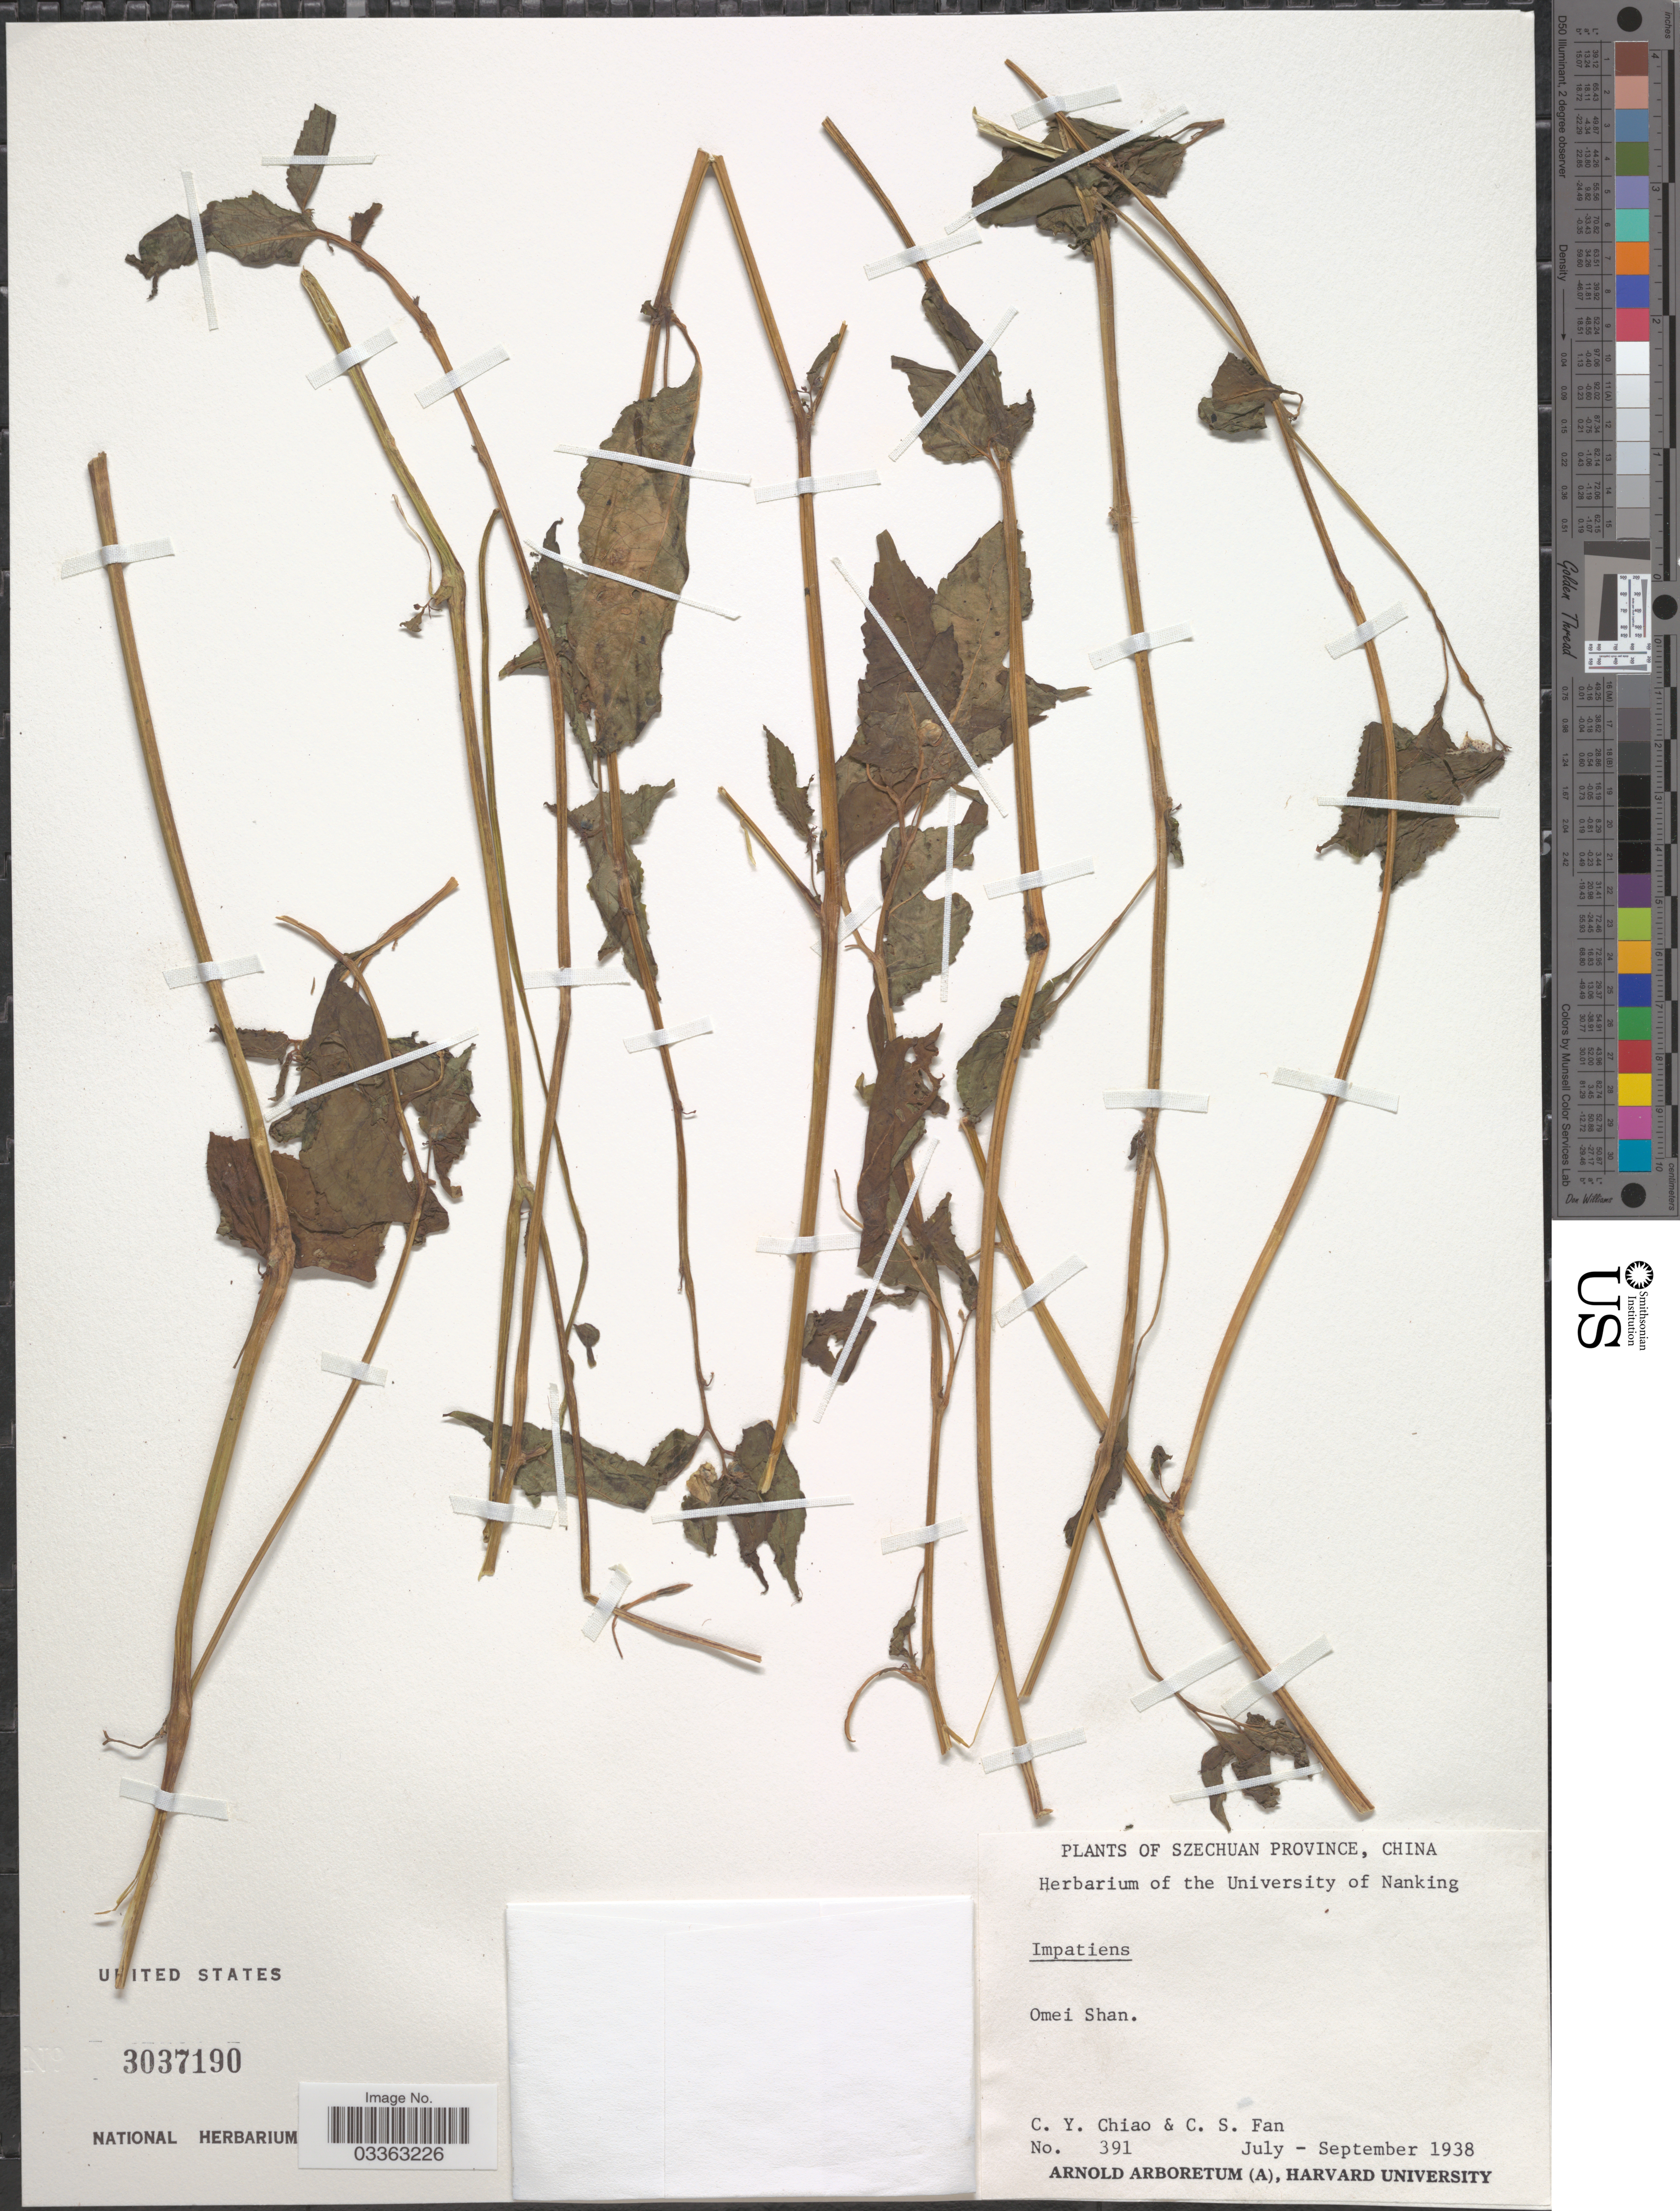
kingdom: Plantae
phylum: Tracheophyta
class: Magnoliopsida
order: Ericales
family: Balsaminaceae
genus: Impatiens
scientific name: Impatiens sp.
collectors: C. Y. Chiao & C. S. Fan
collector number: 391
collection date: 1938-07/1938-09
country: China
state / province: Sichuan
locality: Szechuan Province. Omei Shan.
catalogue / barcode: US 3037190